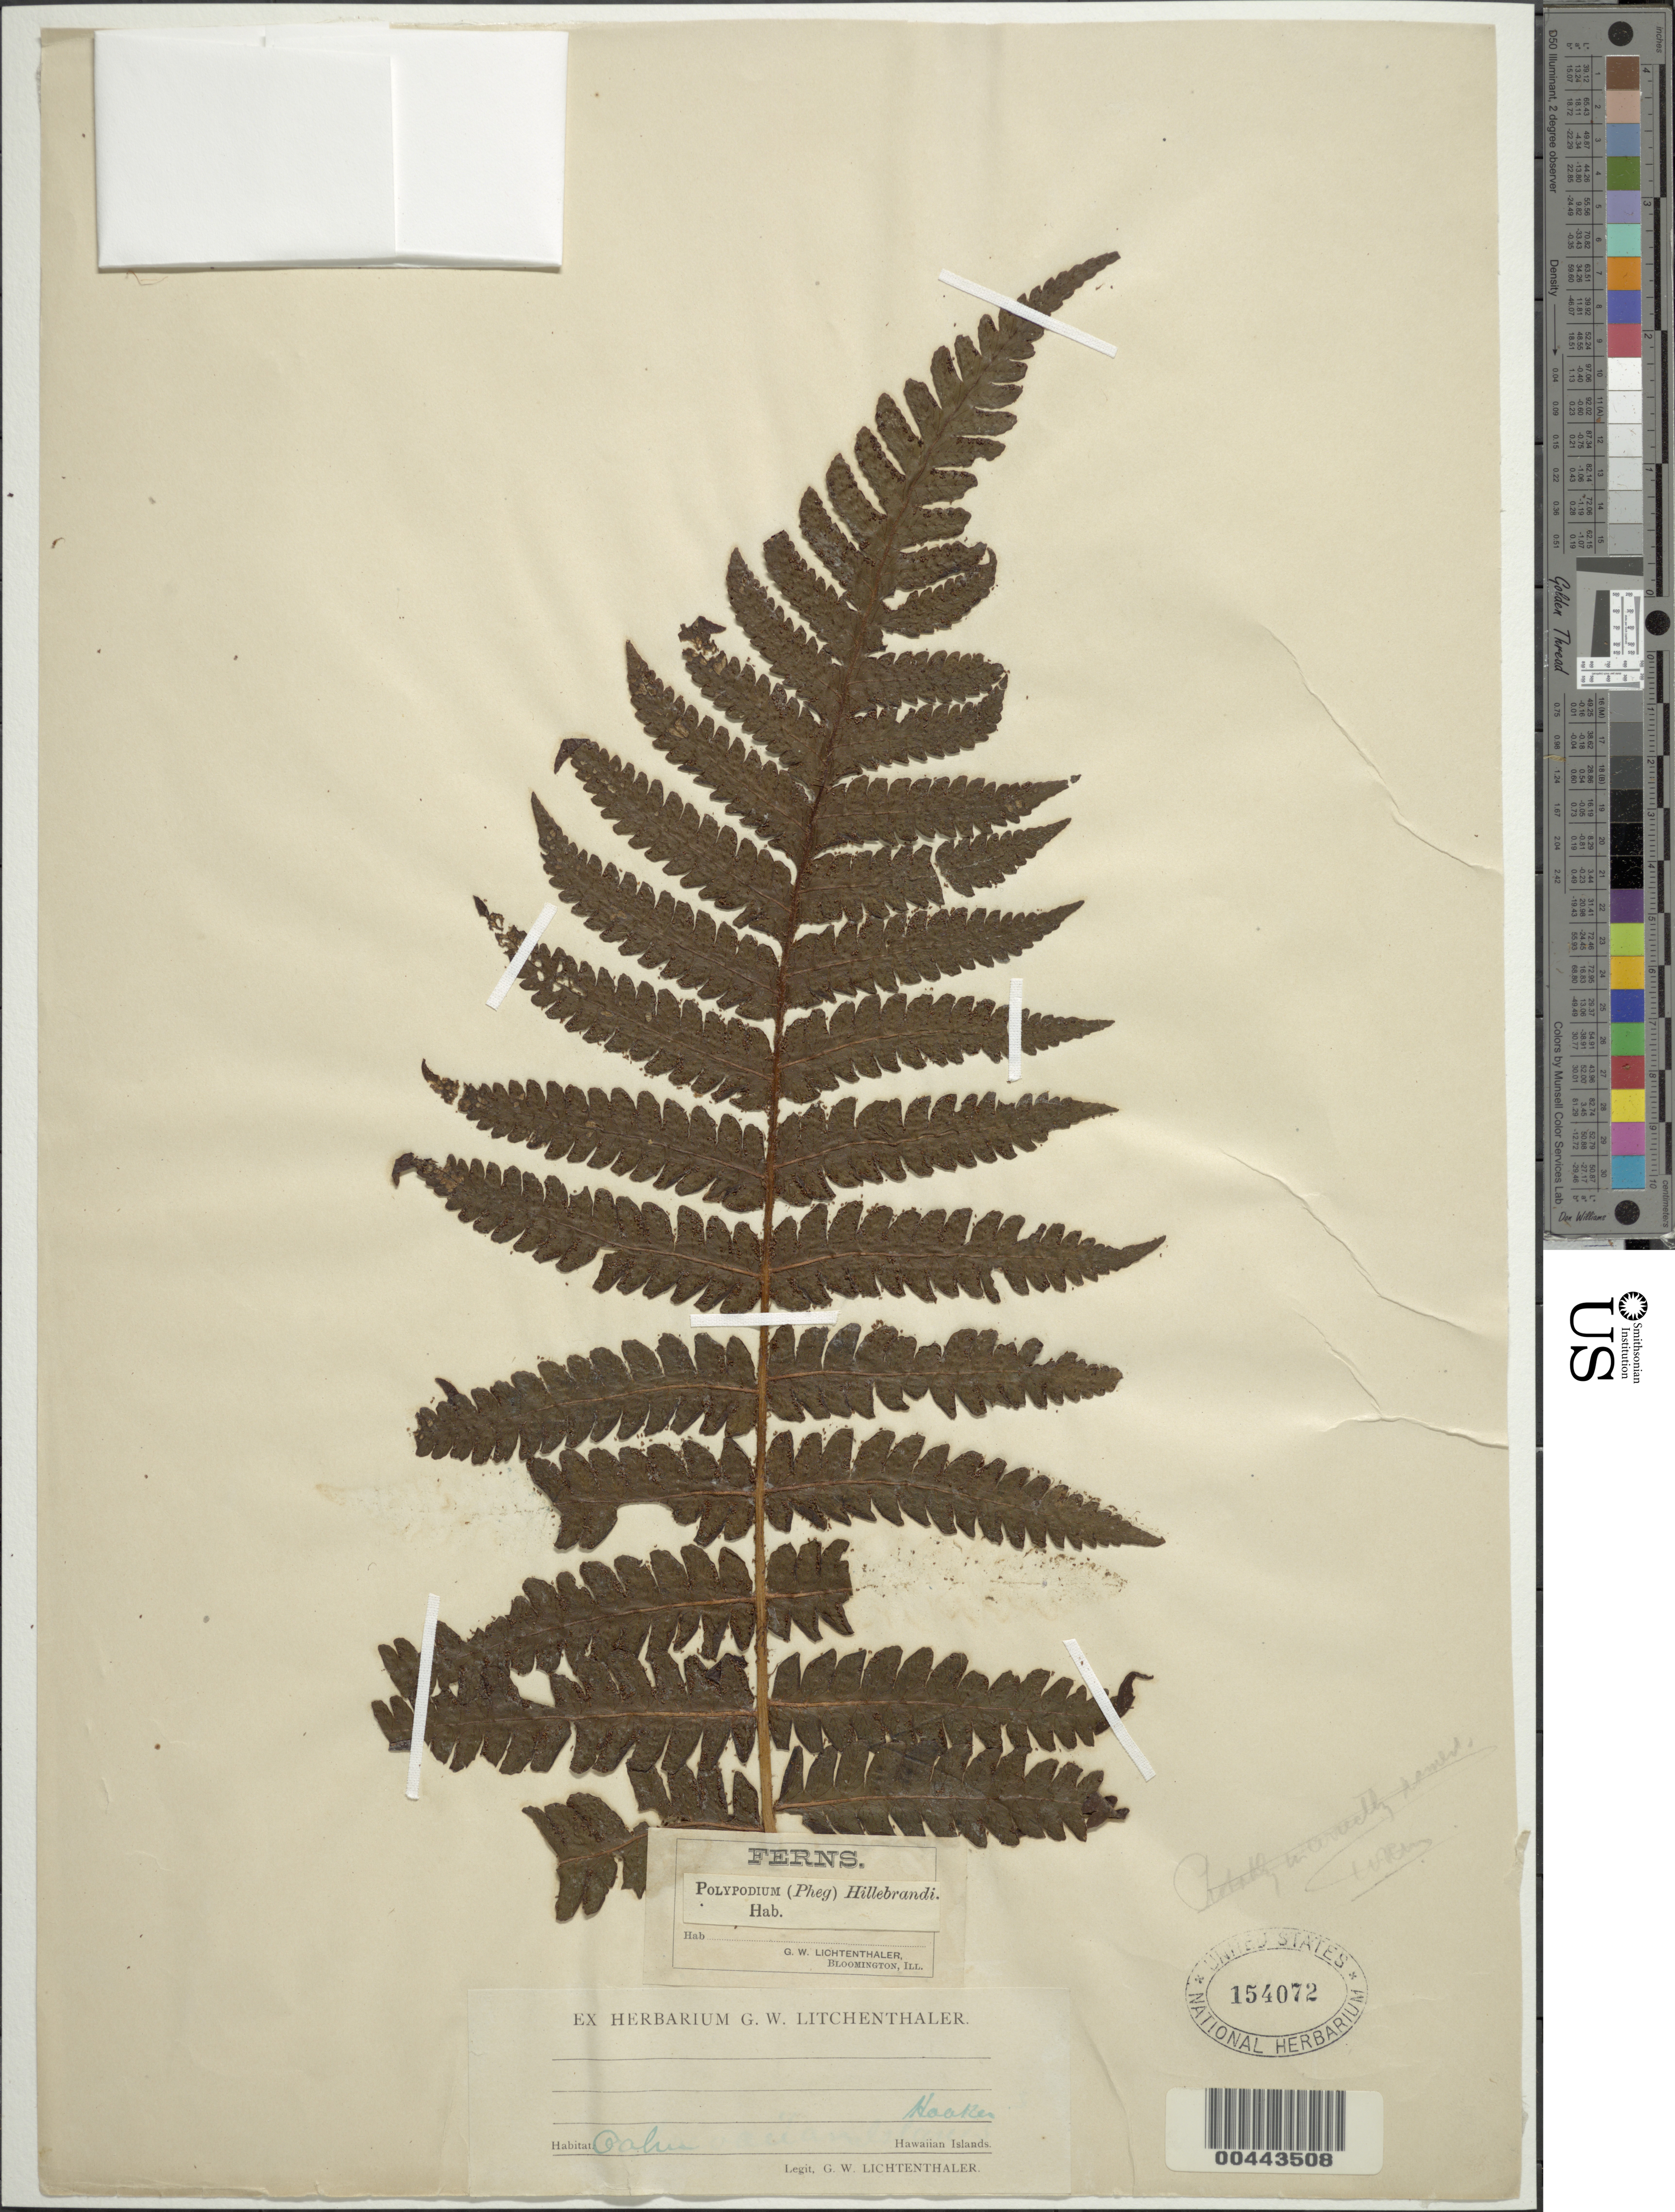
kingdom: Plantae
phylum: Tracheophyta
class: Polypodiopsida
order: Polypodiales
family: Dryopteridaceae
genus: Polystichum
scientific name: Polystichum hillebrandii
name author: Carruth.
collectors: G. Lichtenthaler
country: United States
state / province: Hawaii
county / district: Maui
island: Moloka'i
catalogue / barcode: US 3213446